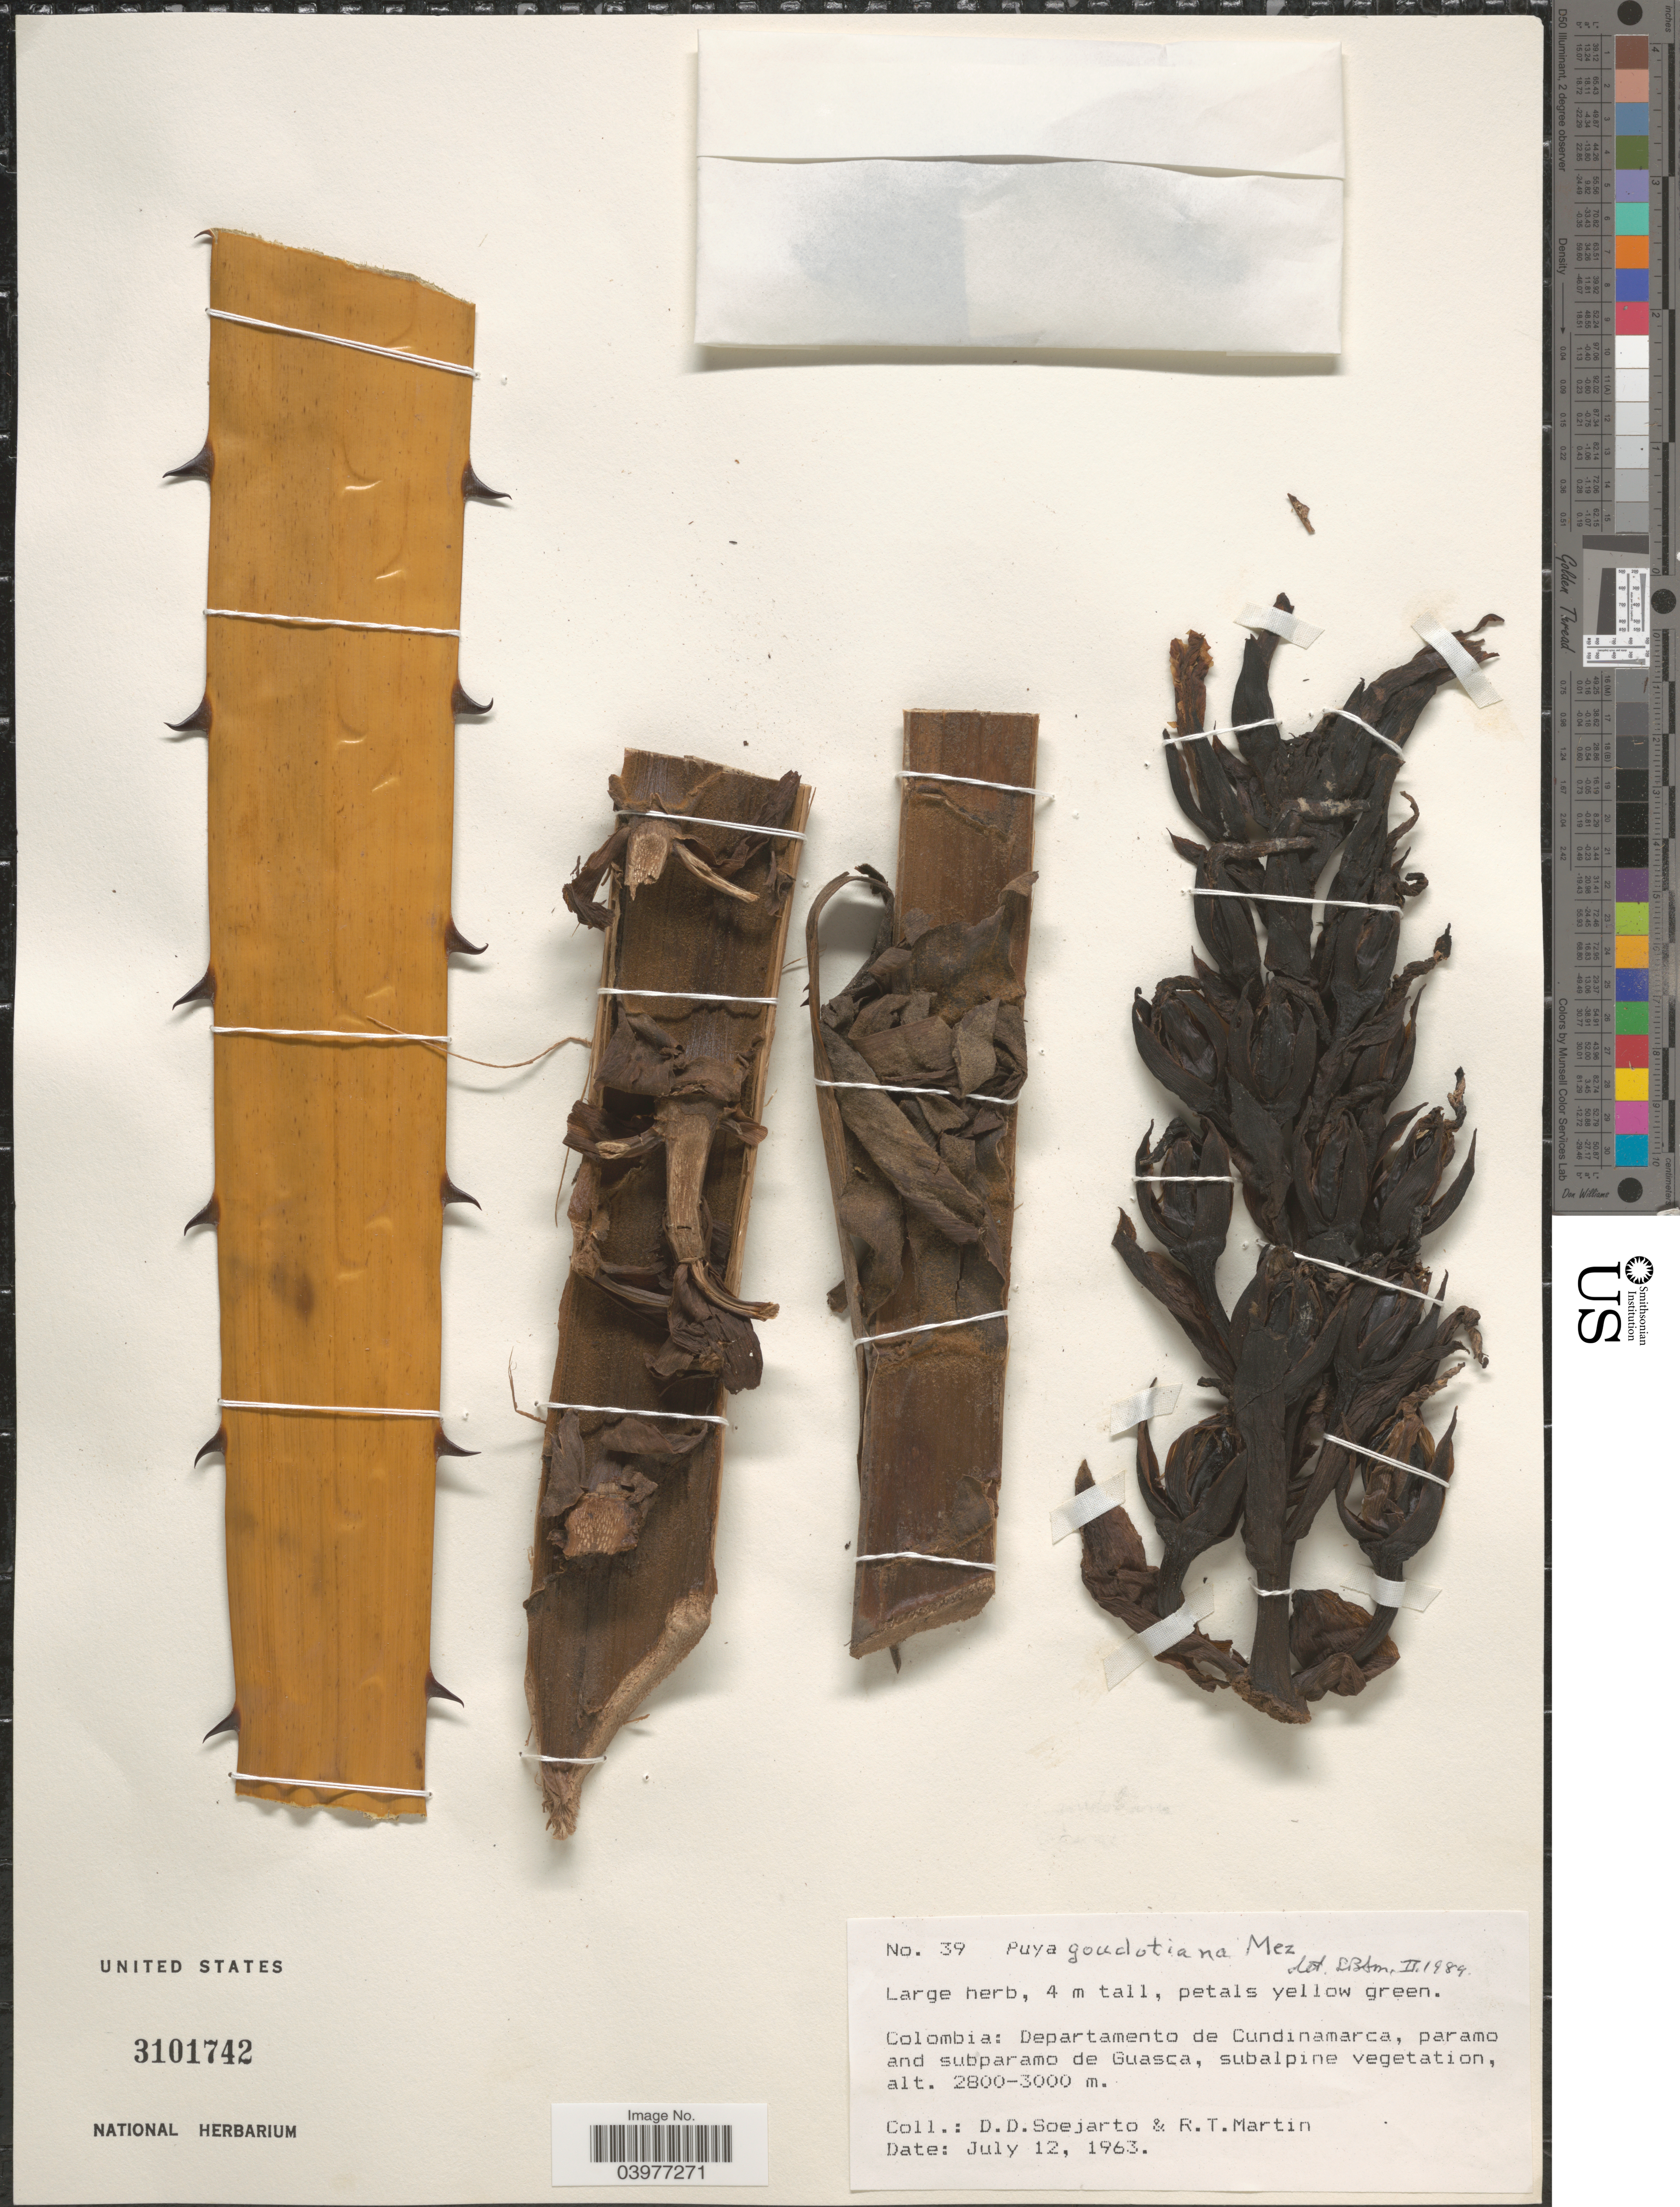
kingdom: Plantae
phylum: Tracheophyta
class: Liliopsida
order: Poales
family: Bromeliaceae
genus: Puya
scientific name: Puya goudotiana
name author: Mez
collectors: R. T. Martin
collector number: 39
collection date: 1963-07-12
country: Colombia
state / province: Cundinamarca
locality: Departamento de Cundinamarca, paramo and subparamo de Guasca.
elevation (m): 2800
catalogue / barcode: US 3101742